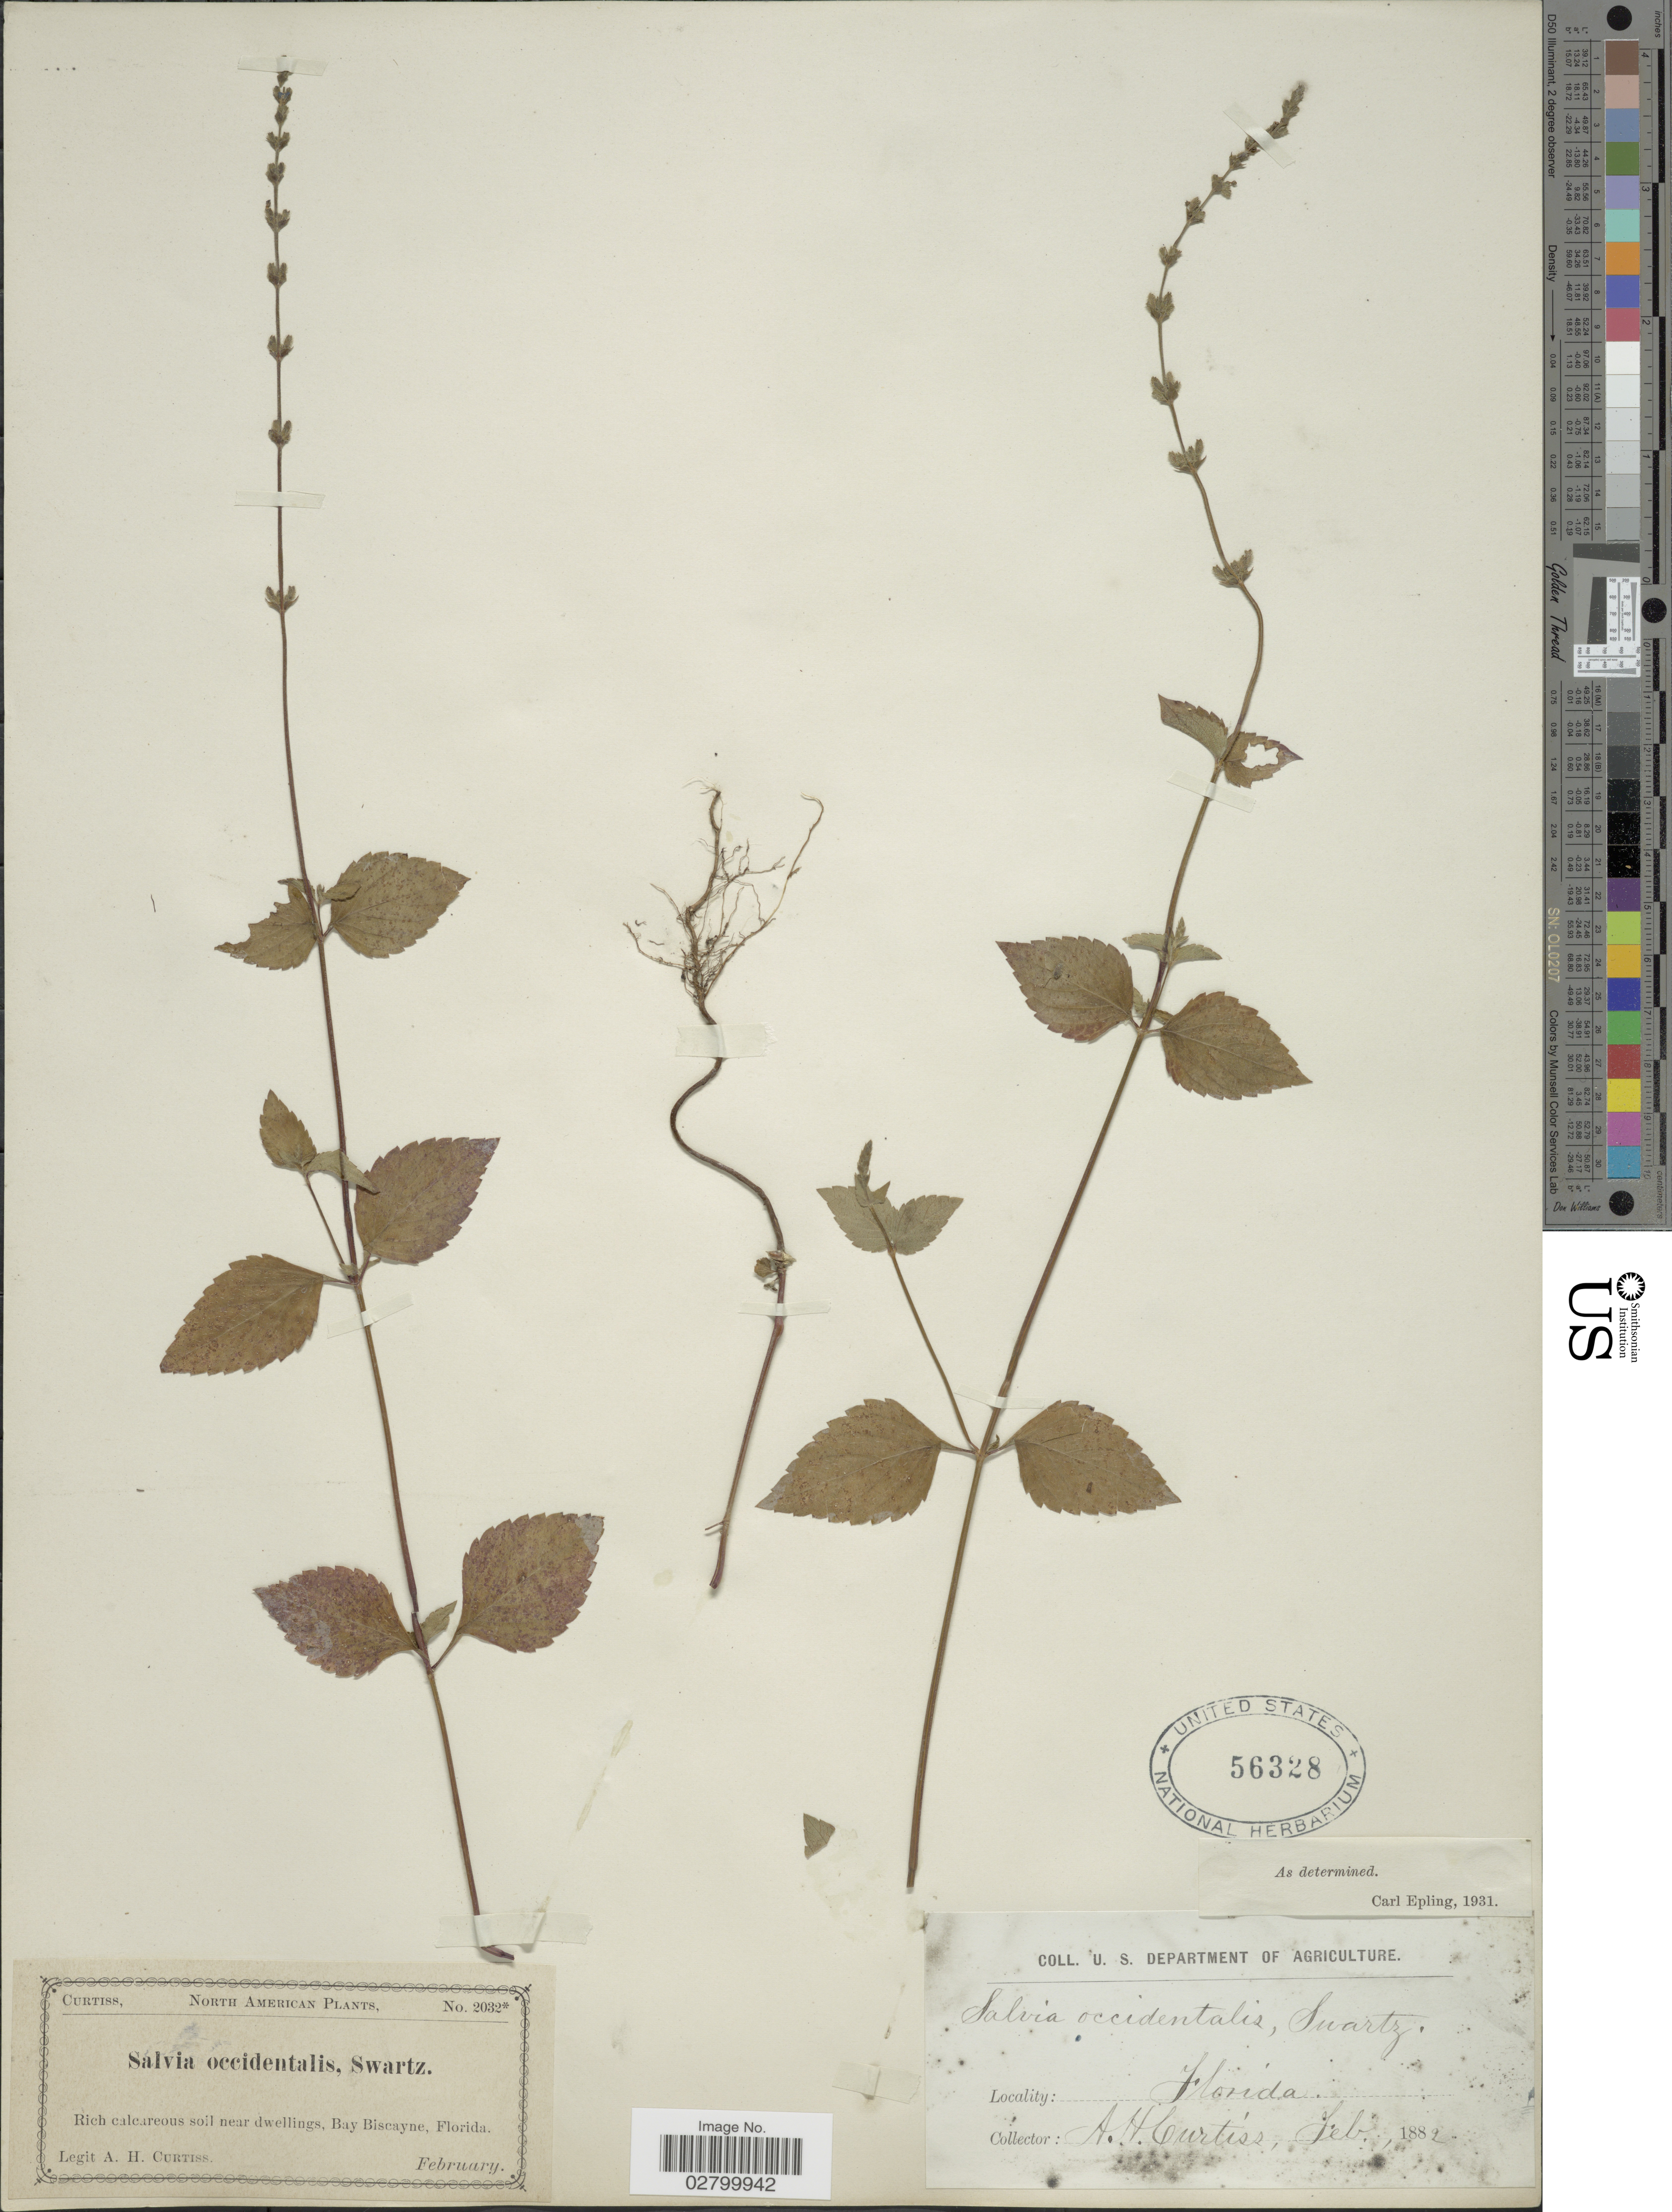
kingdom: Plantae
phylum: Tracheophyta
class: Magnoliopsida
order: Lamiales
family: Lamiaceae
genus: Salvia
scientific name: Salvia occidentalis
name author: Sw.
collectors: A. H. Curtiss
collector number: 2032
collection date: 1882-02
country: United States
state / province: Florida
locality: Rich calcareous soil near dwellings, Bay Biscayne.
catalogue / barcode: US 56328